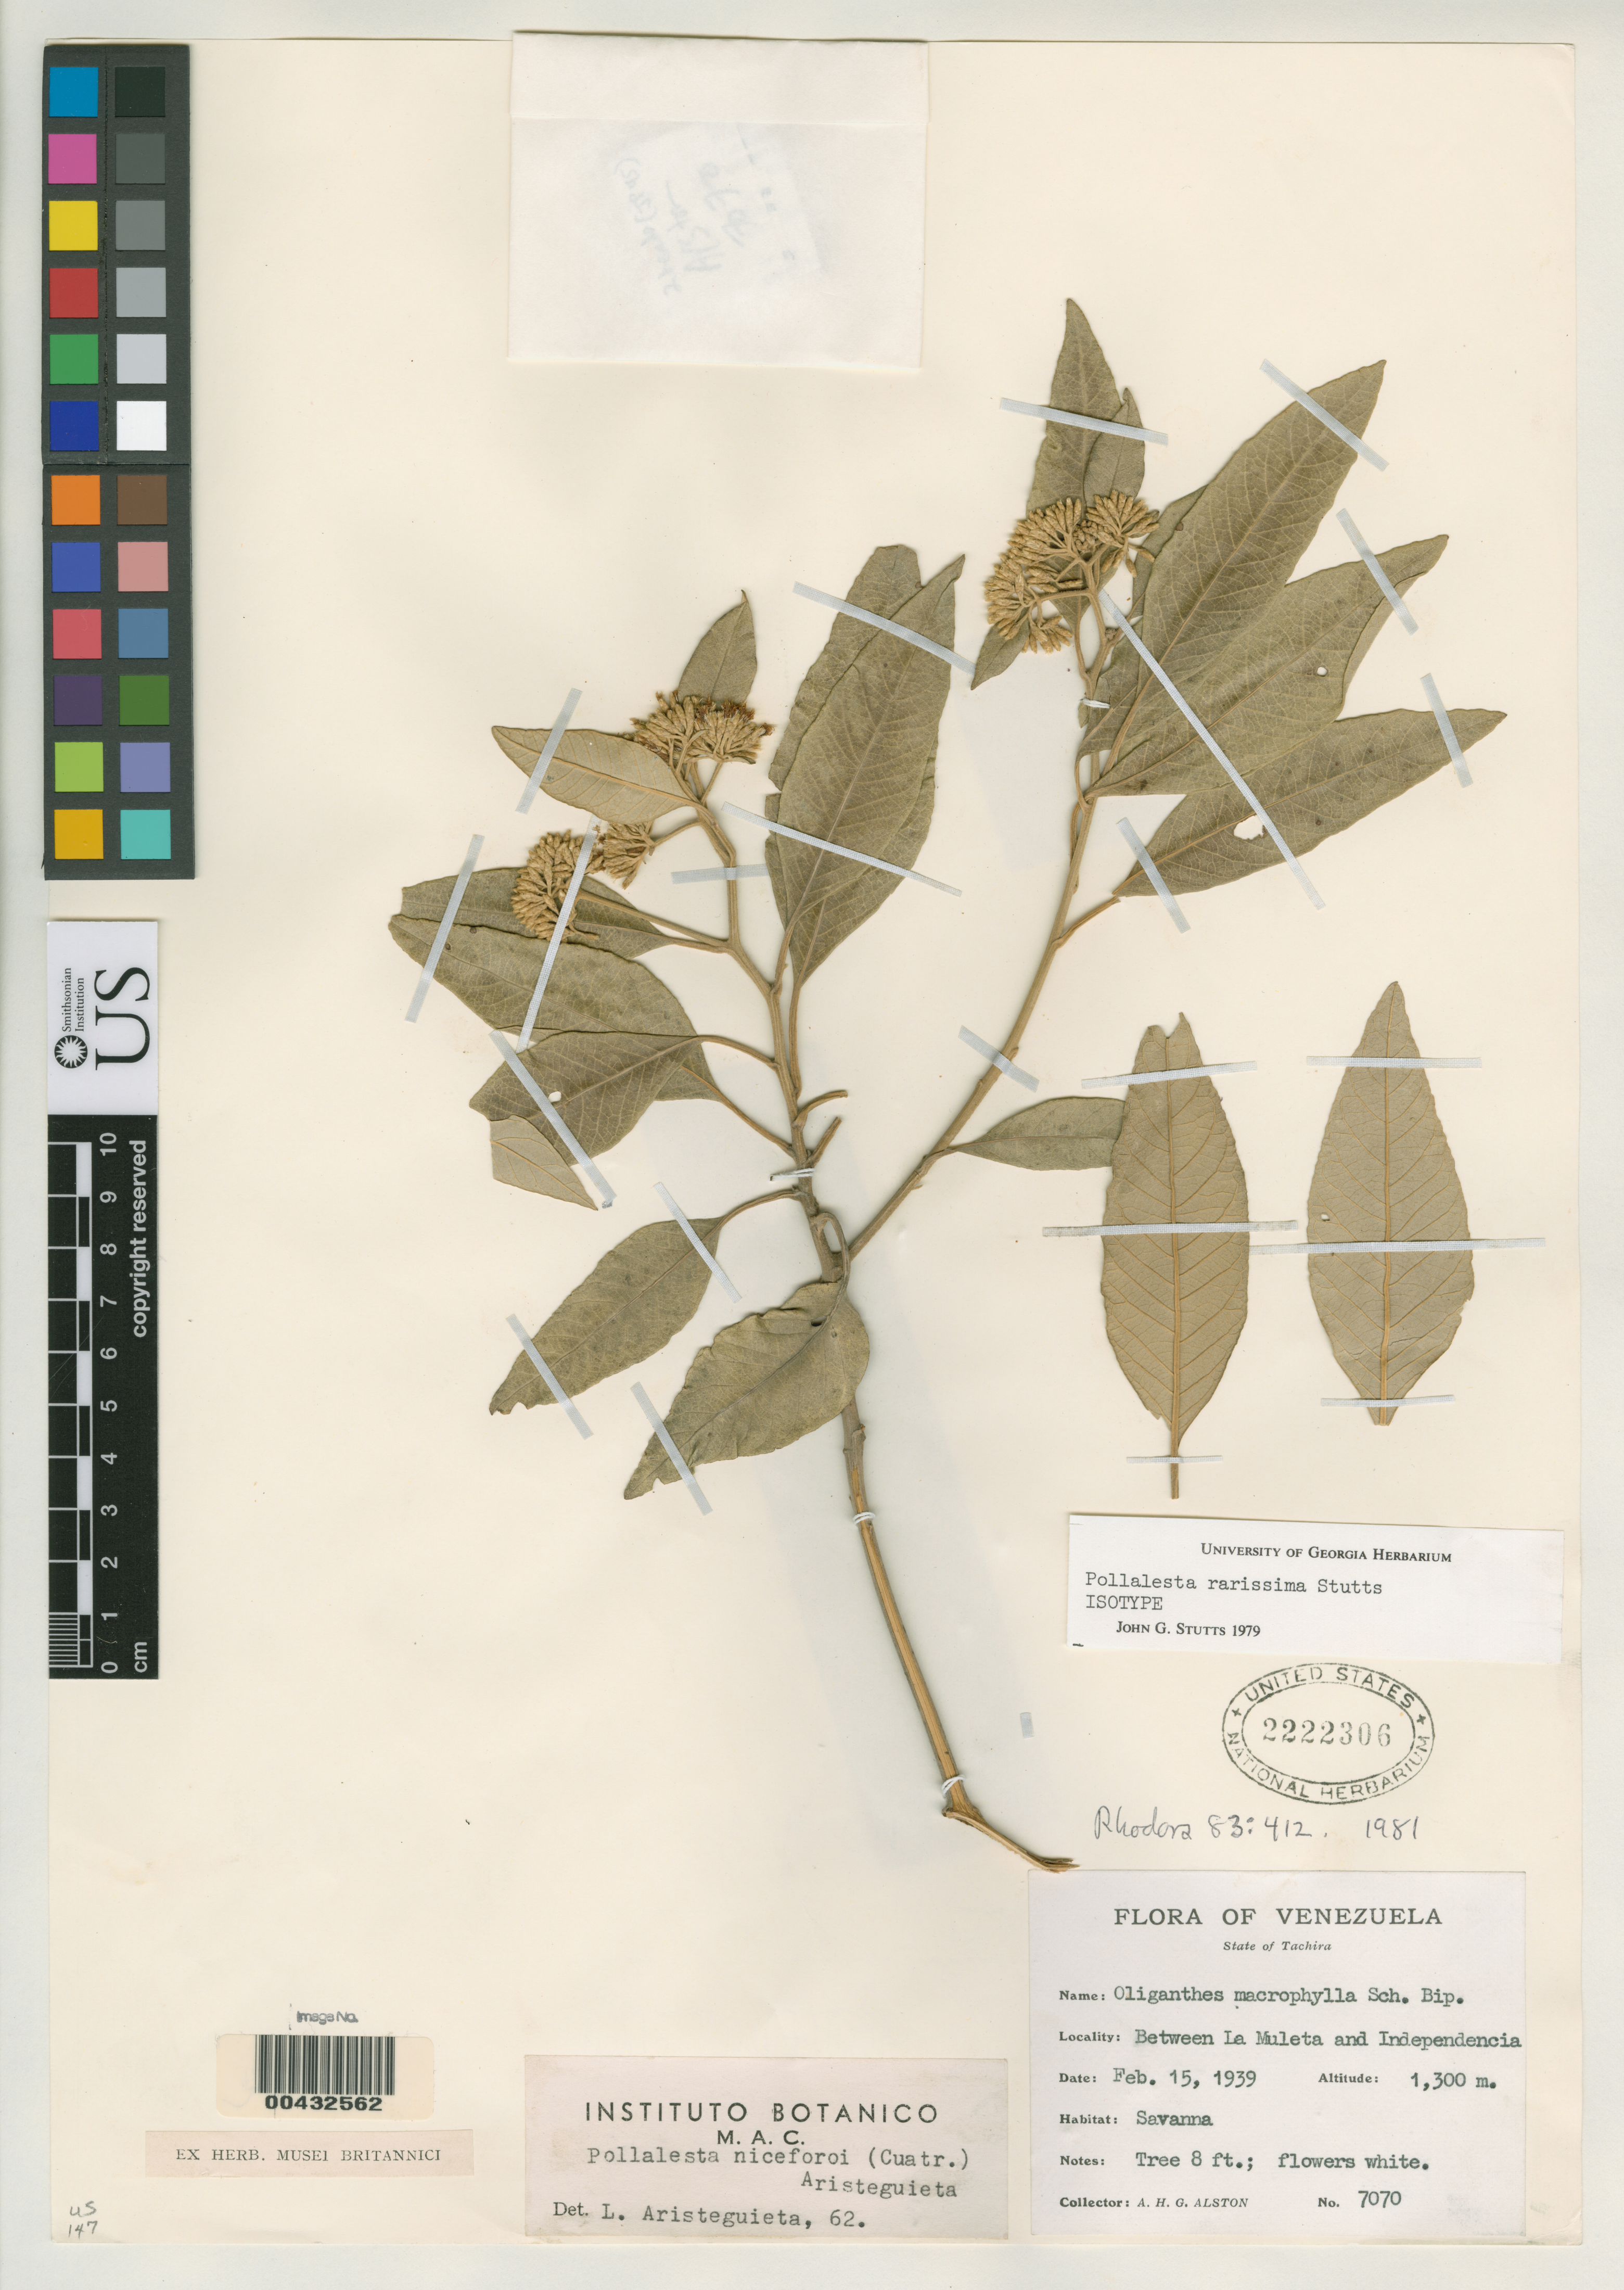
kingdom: Plantae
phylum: Tracheophyta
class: Magnoliopsida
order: Asterales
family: Asteraceae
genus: Pollalesta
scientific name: Pollalesta rarissima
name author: Stutts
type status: Isotype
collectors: A. H. Alston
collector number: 7070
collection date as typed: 15 Feb 1939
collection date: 1939-02-15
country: Venezuela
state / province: Tachira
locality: Between La Muleta & Independencia.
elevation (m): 1300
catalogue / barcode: US 2222306